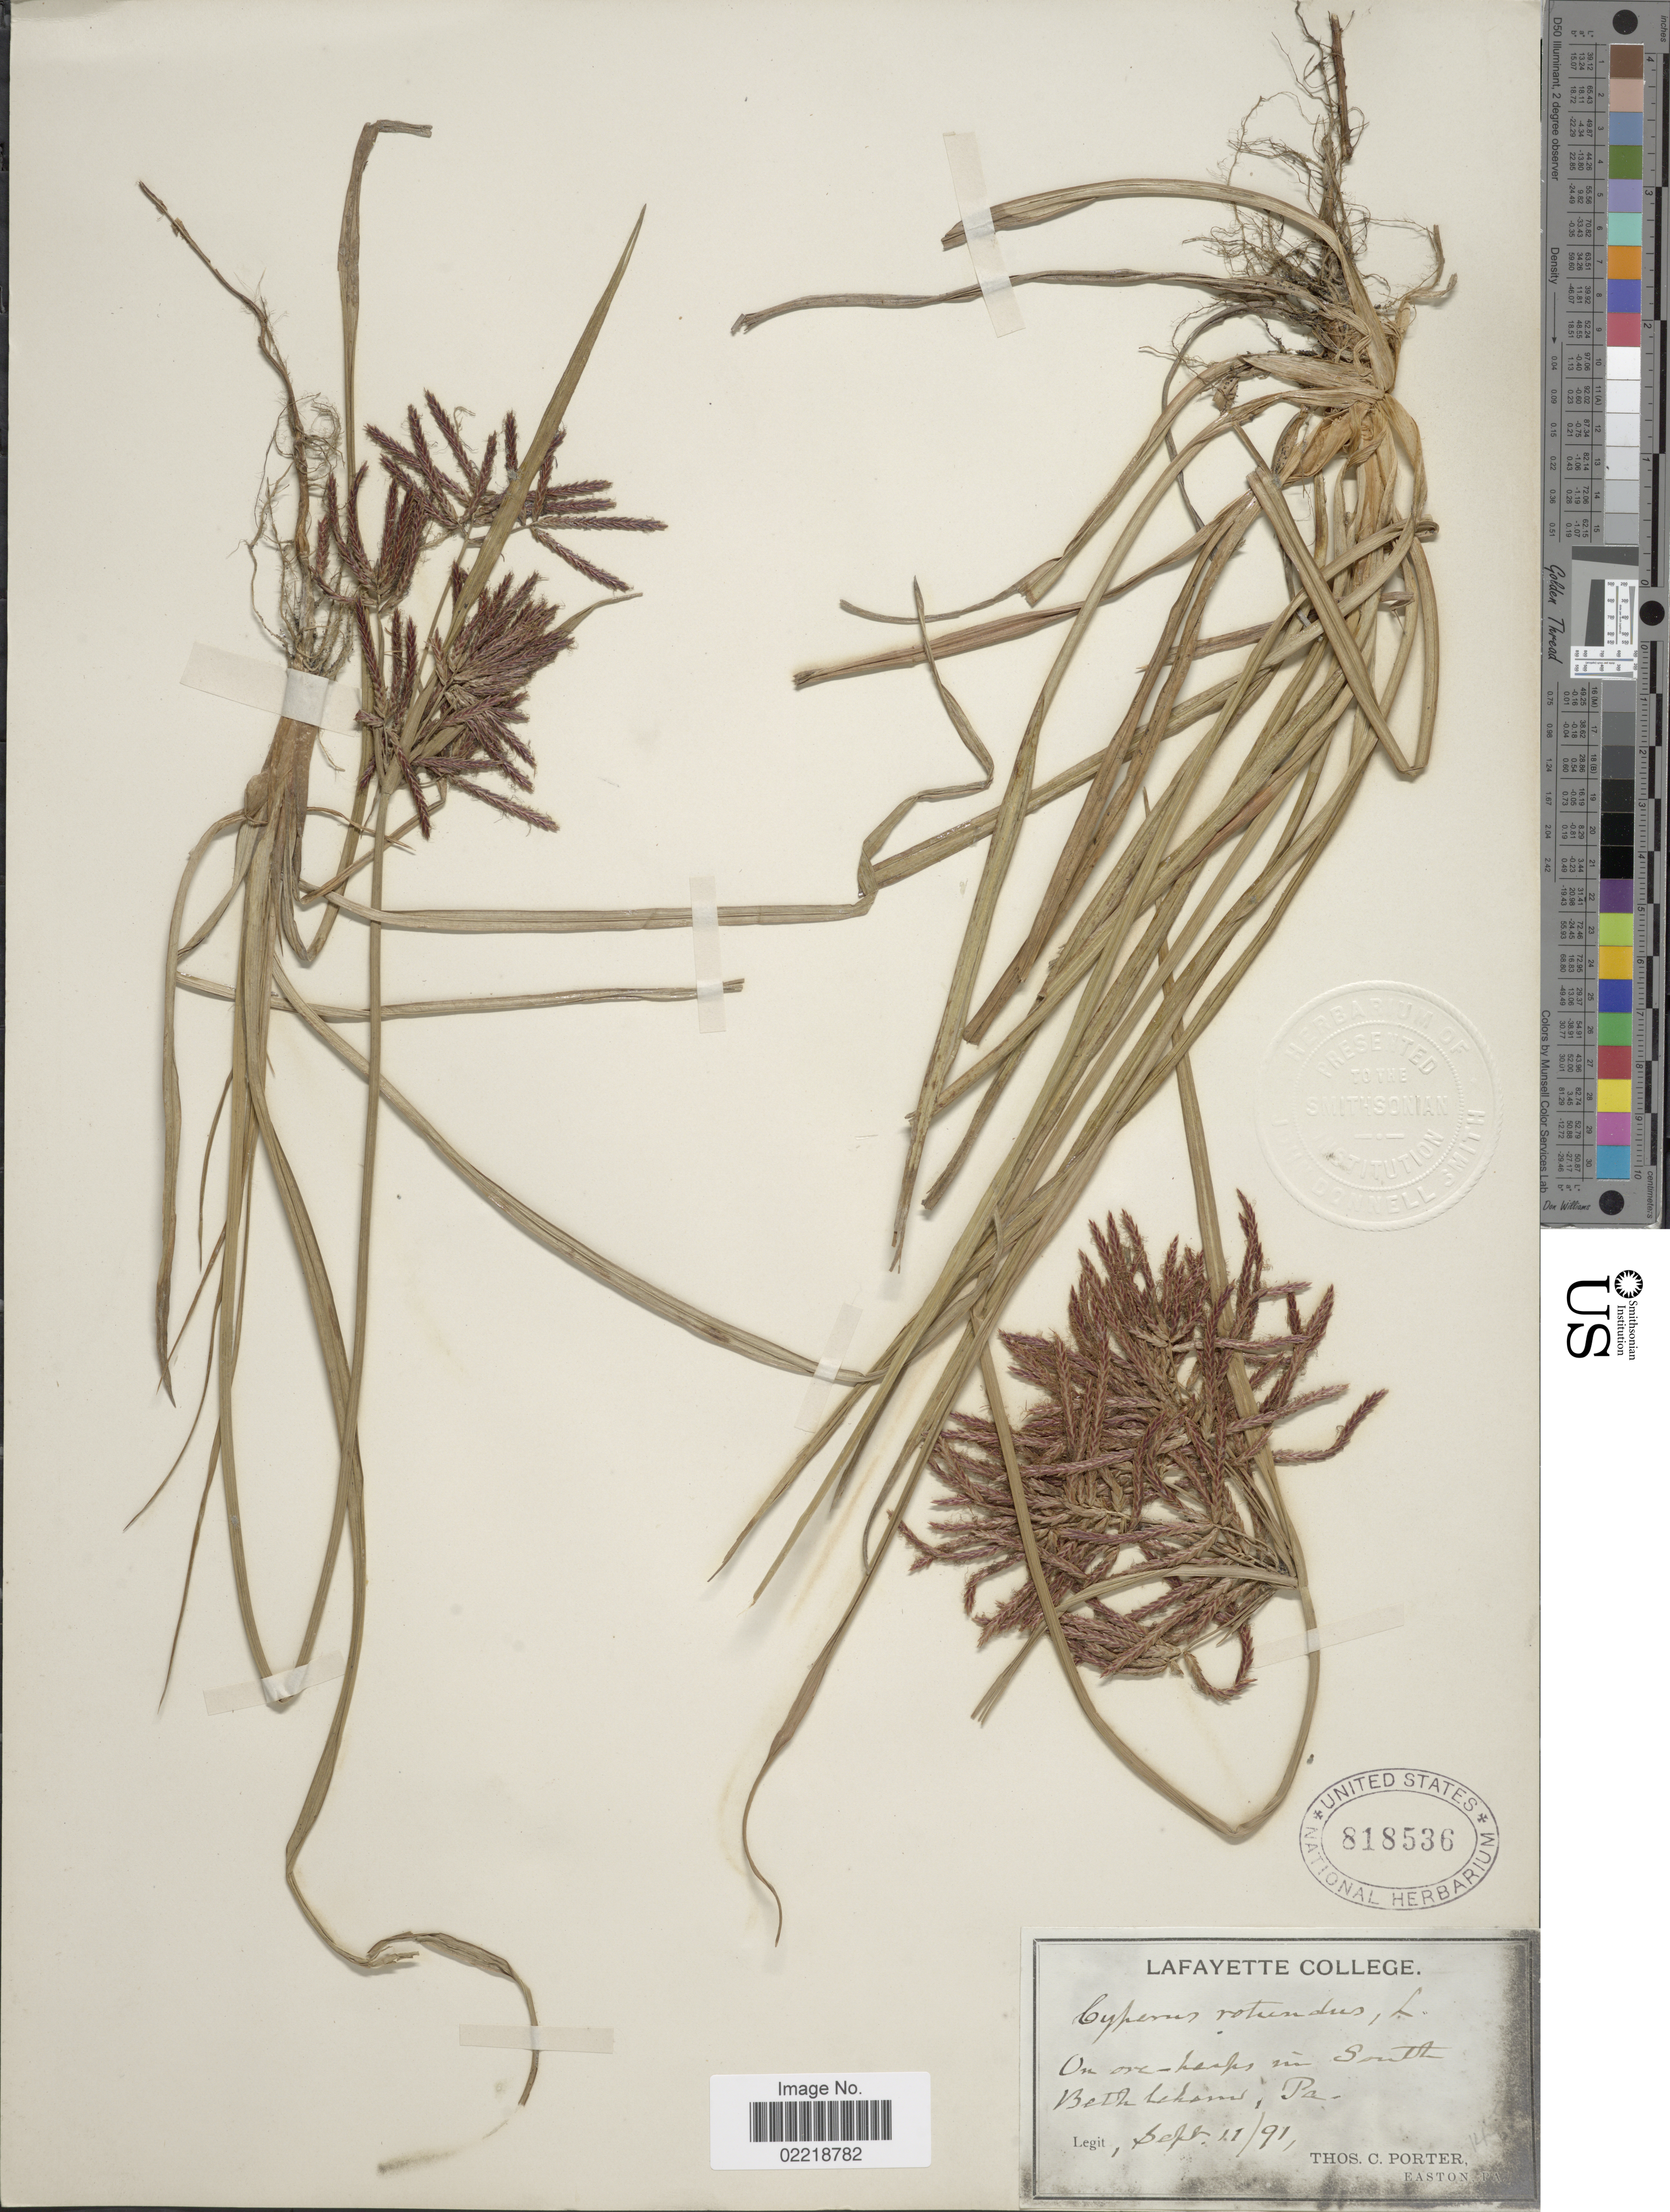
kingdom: Plantae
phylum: Tracheophyta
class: Liliopsida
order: Poales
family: Cyperaceae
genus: Cyperus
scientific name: Cyperus rotundus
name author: L.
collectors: T. Porter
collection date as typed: Transcribed d/m/y: 11/9/91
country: United States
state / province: Pennsylvania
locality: South Bethlehem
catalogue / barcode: US 818536